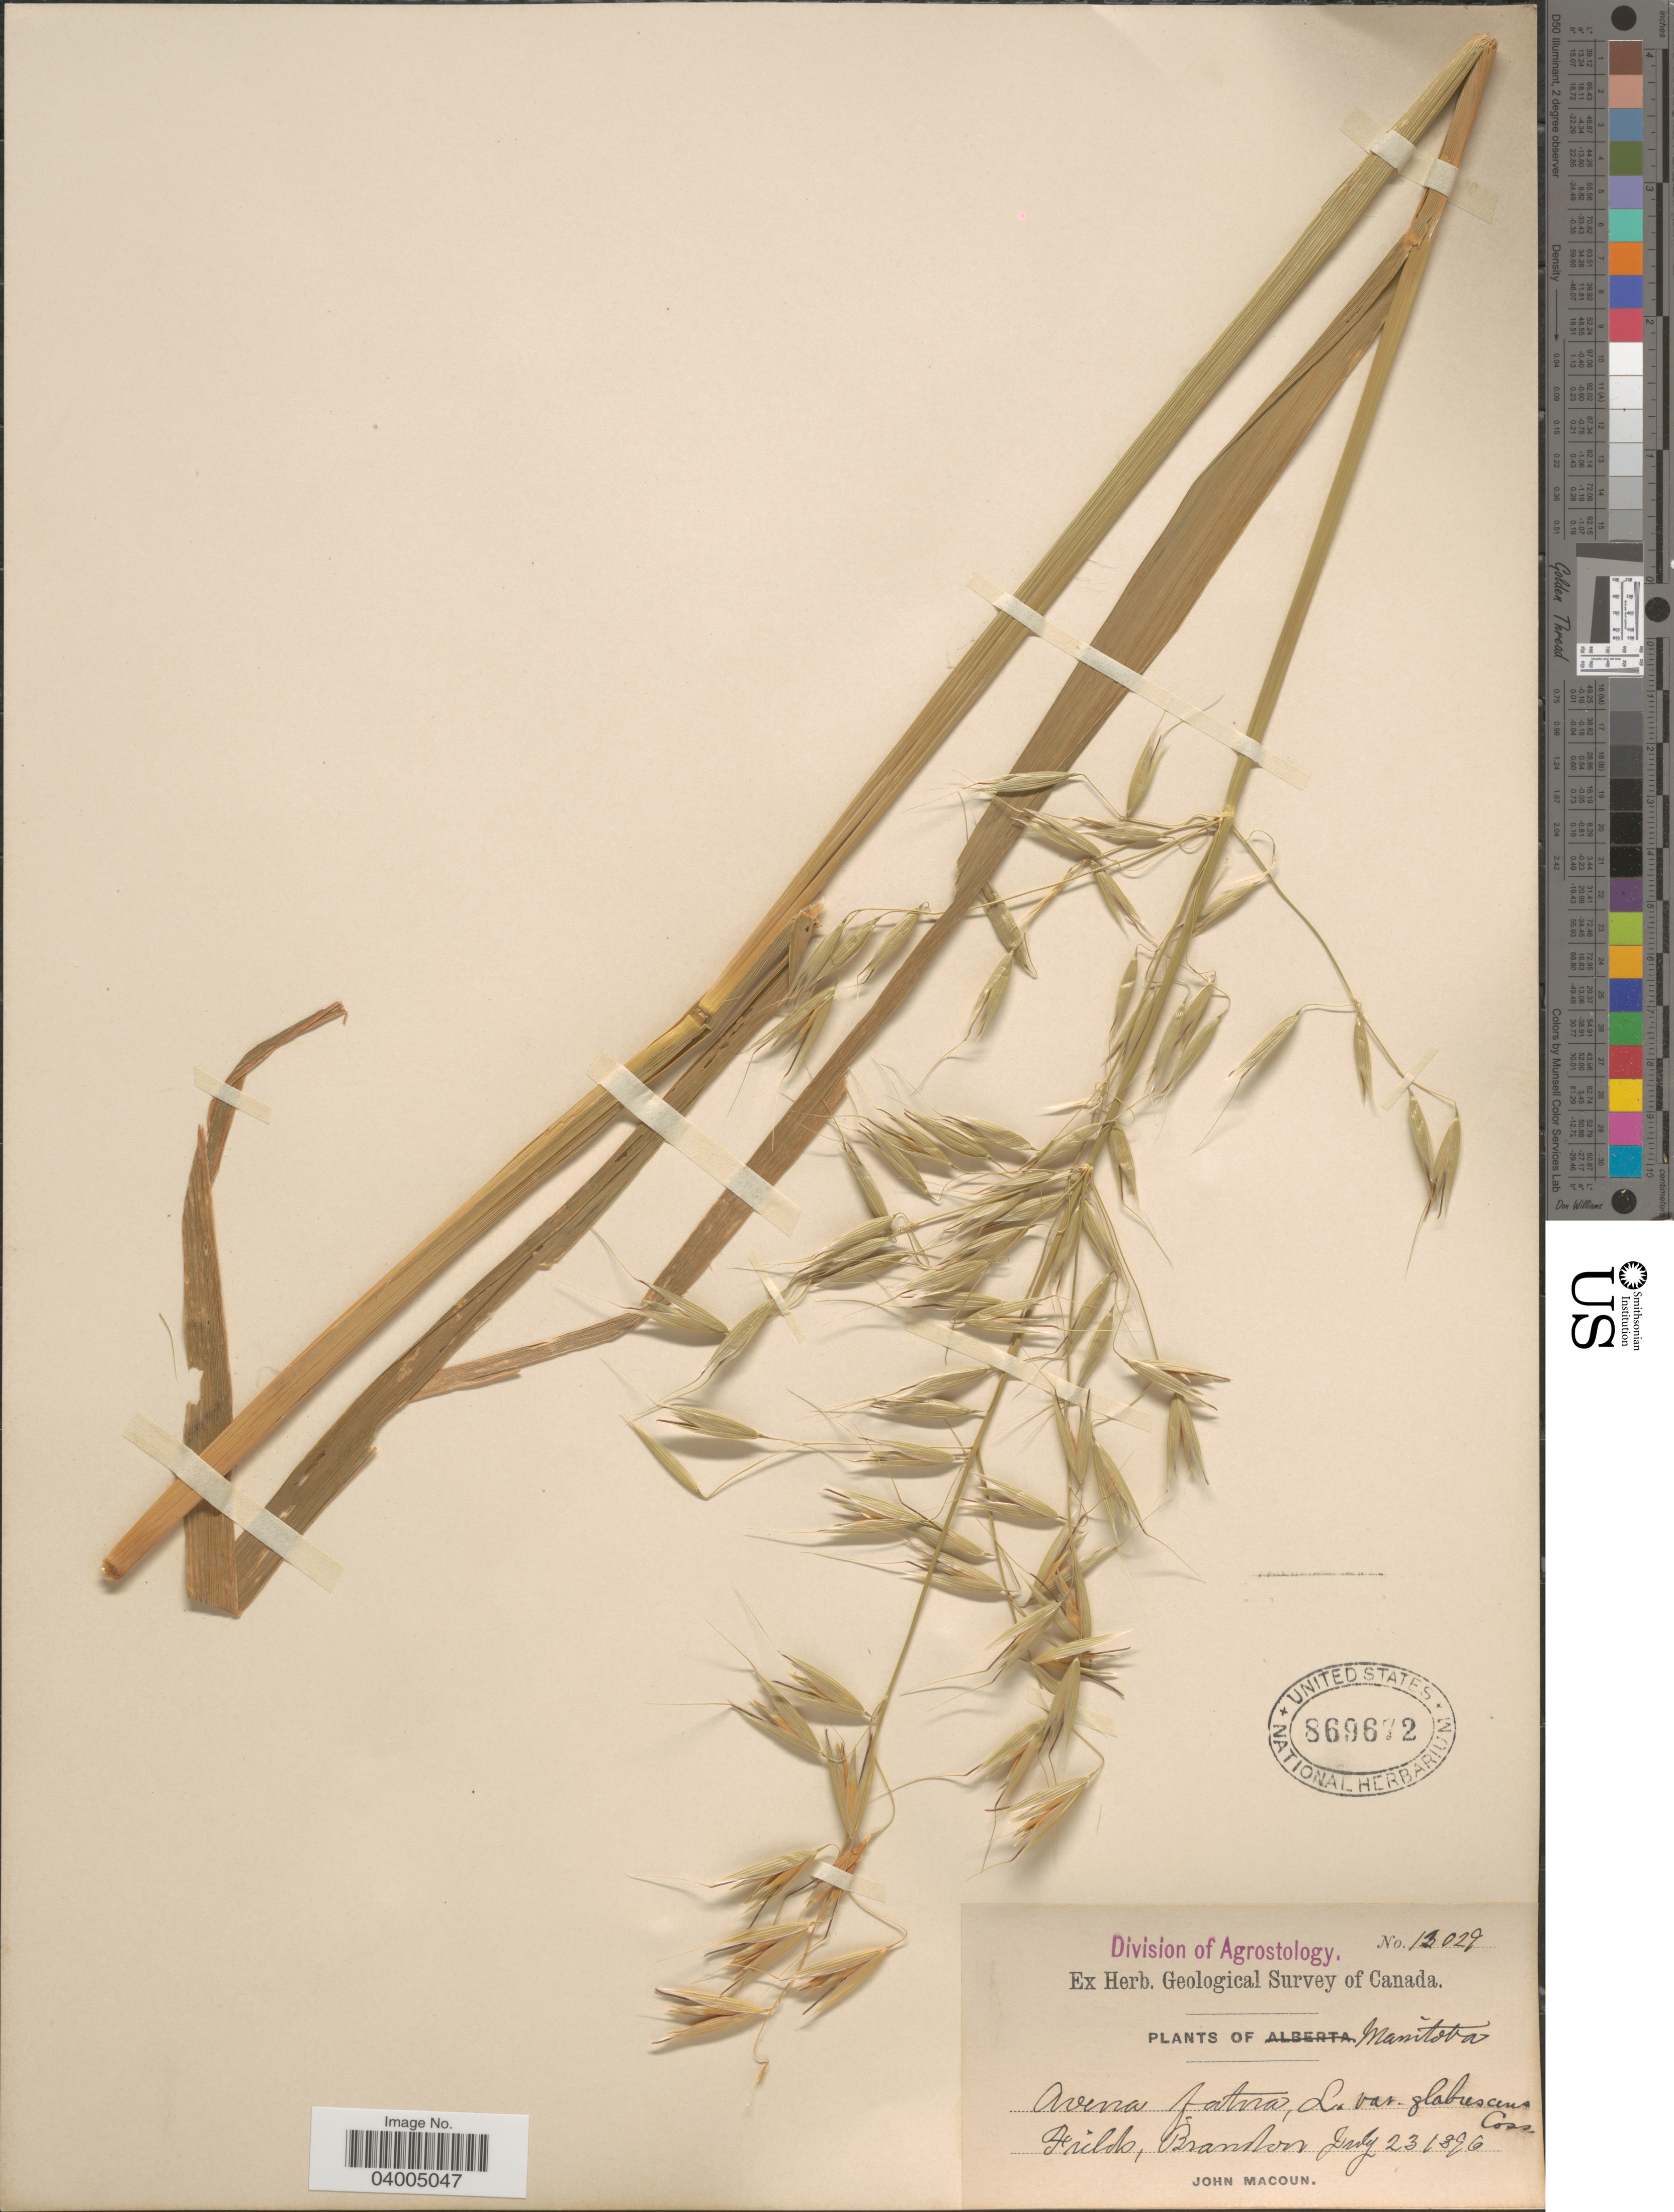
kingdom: Plantae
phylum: Tracheophyta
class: Liliopsida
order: Poales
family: Poaceae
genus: Avena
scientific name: Avena fatua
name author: L.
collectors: J. Macoun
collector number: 13029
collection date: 1896-07-23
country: Canada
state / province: Manitoba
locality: Fields, Brandon.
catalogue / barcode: US 869672